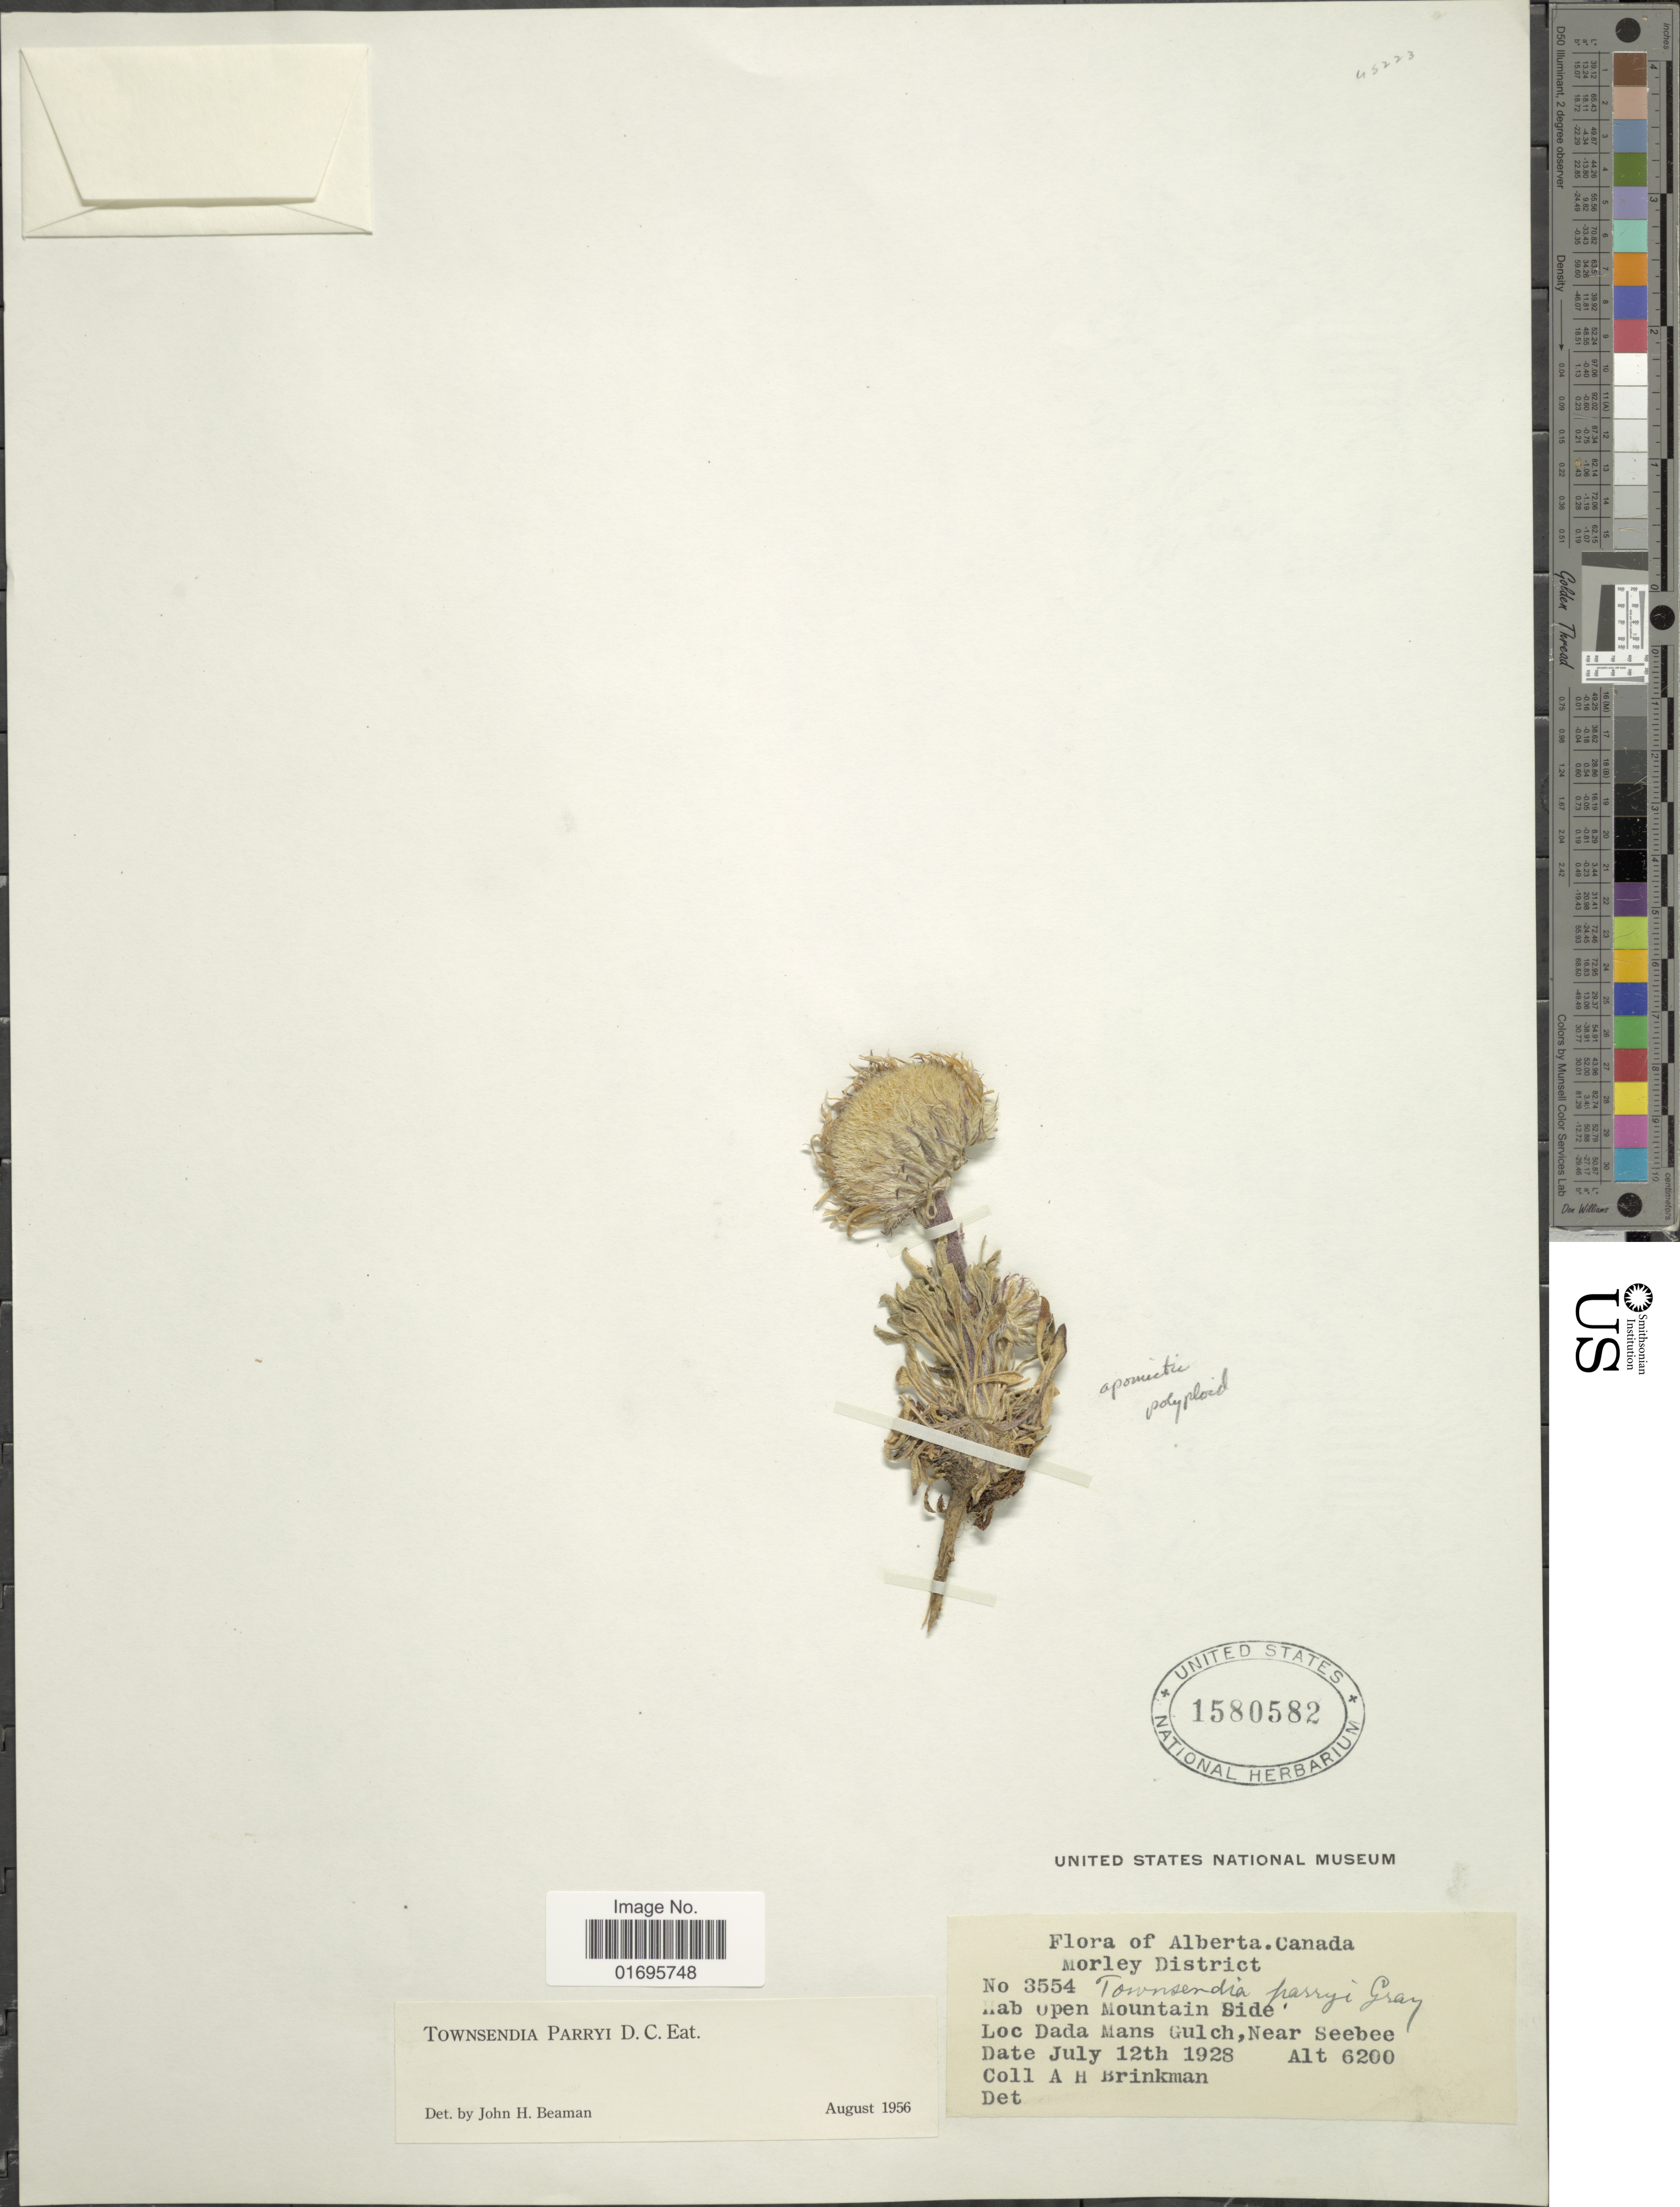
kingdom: Plantae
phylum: Tracheophyta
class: Magnoliopsida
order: Asterales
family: Asteraceae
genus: Townsendia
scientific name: Townsendia parryi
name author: D.C. Eaton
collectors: A. Brinkman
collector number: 3554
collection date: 1928-07-12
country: Canada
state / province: Alberta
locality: Morley District. Dada Mans Gulch, Near Seebee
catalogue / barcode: US 1580582